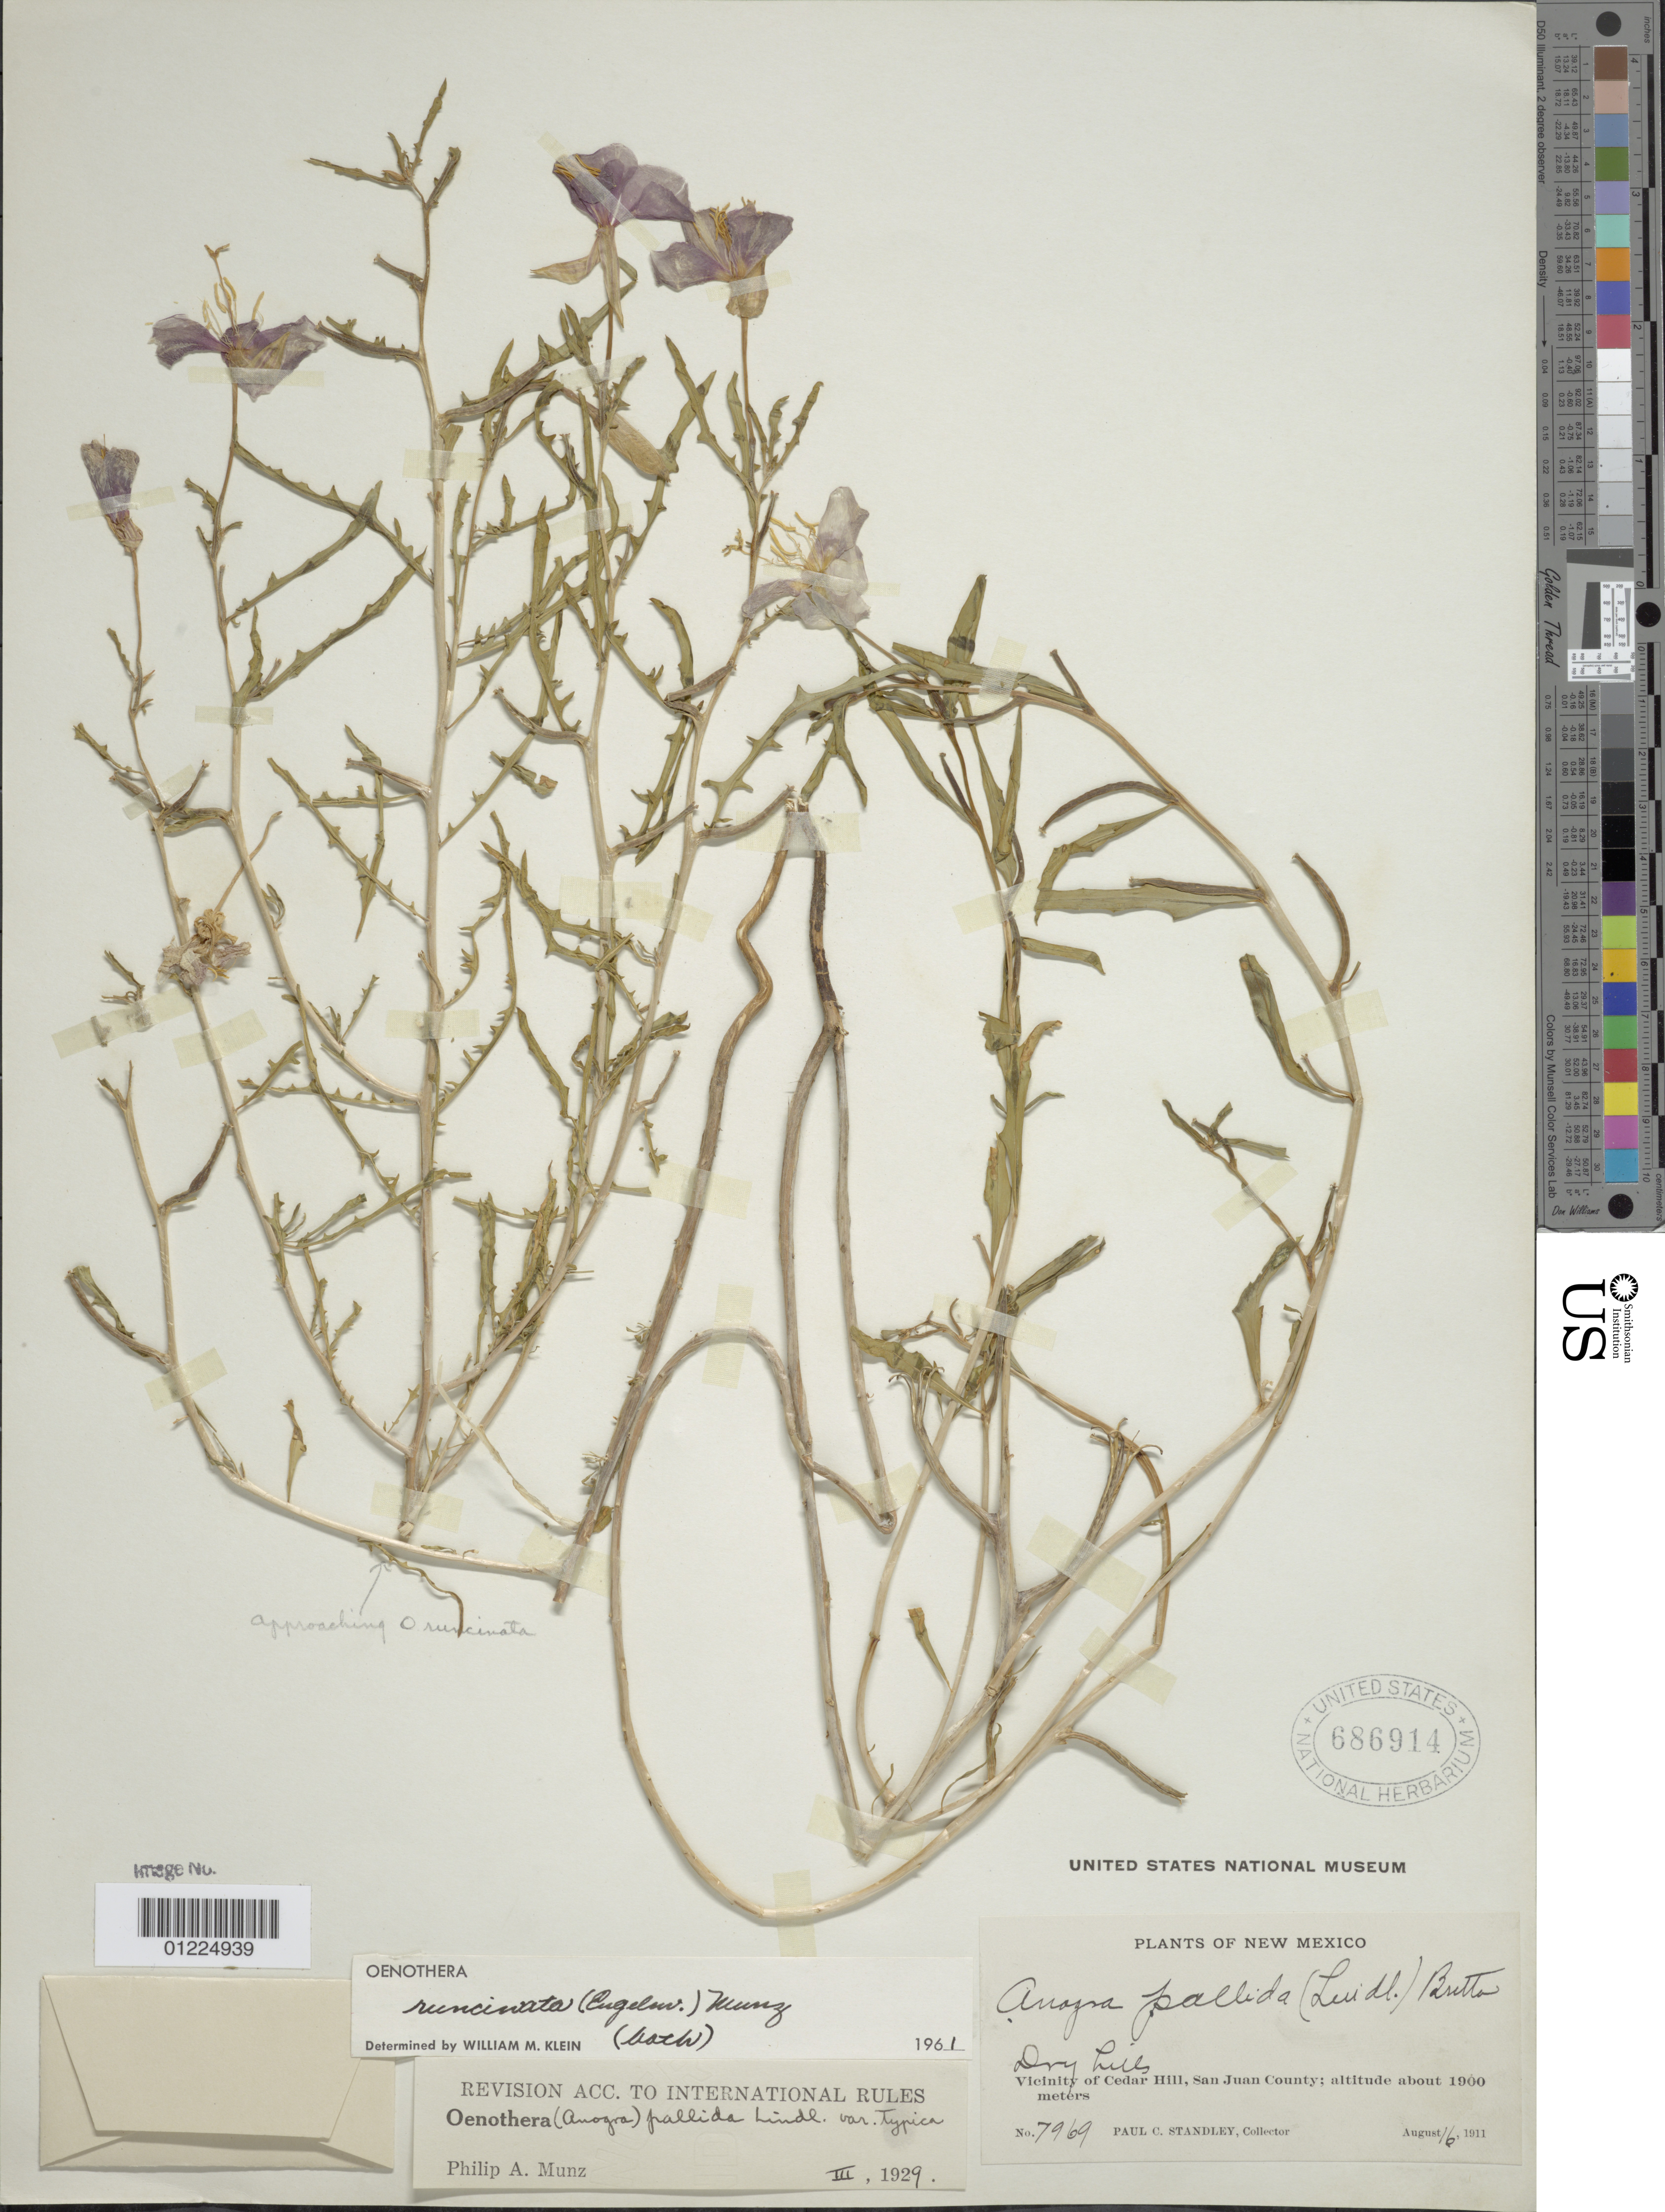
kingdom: Plantae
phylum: Tracheophyta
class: Magnoliopsida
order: Myrtales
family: Onagraceae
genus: Oenothera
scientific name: Oenothera pallida subsp. runcinata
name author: (Engelm.) Munz & W.M. Klein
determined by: Munz, Philip A.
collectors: P. C. Standley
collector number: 7969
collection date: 1911-08-16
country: United States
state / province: New Mexico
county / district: San Juan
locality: Vicinity of Cedar Hill.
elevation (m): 1900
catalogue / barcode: US 686914